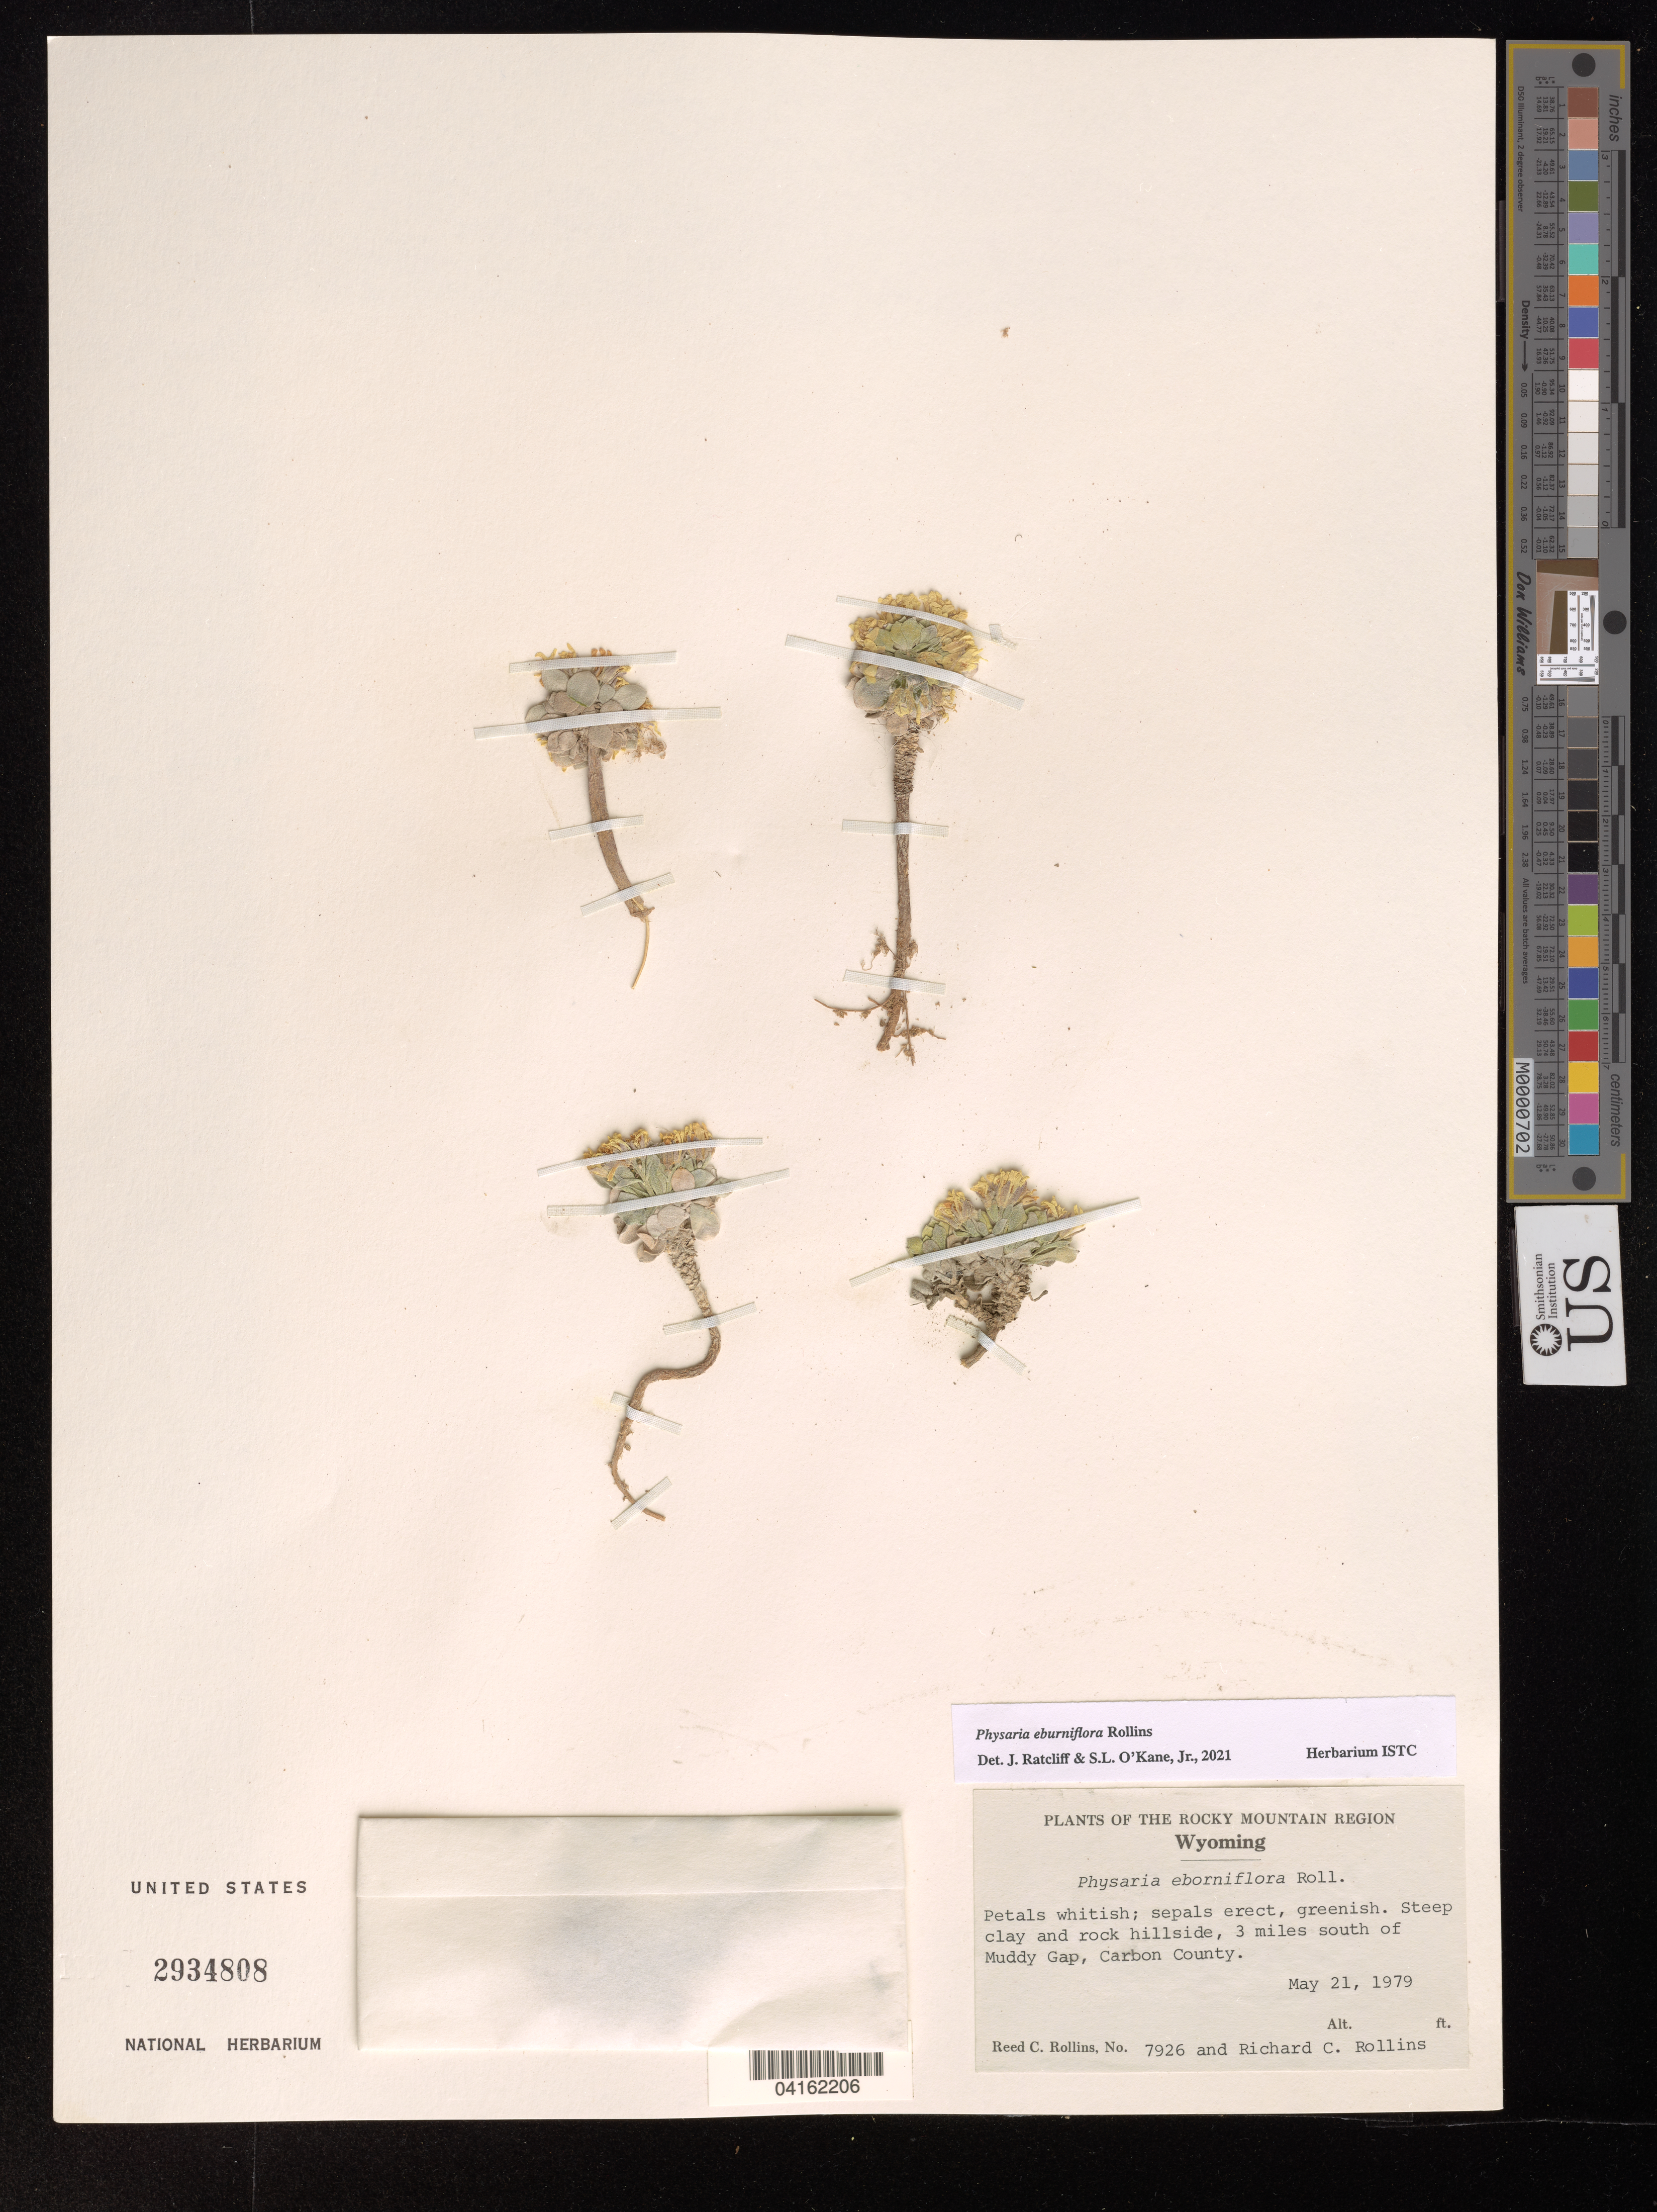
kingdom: Plantae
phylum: Tracheophyta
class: Magnoliopsida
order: Brassicales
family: Brassicaceae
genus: Physaria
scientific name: Physaria eburniflora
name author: Rollins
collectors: R. C. Rollins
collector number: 7926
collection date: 1979-05-21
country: United States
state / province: Wyoming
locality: The Rocky Mountain Region. Steep clay and rock hillside, 3 miles south of Muddy Gap, Carbon County.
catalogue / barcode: US 2934808